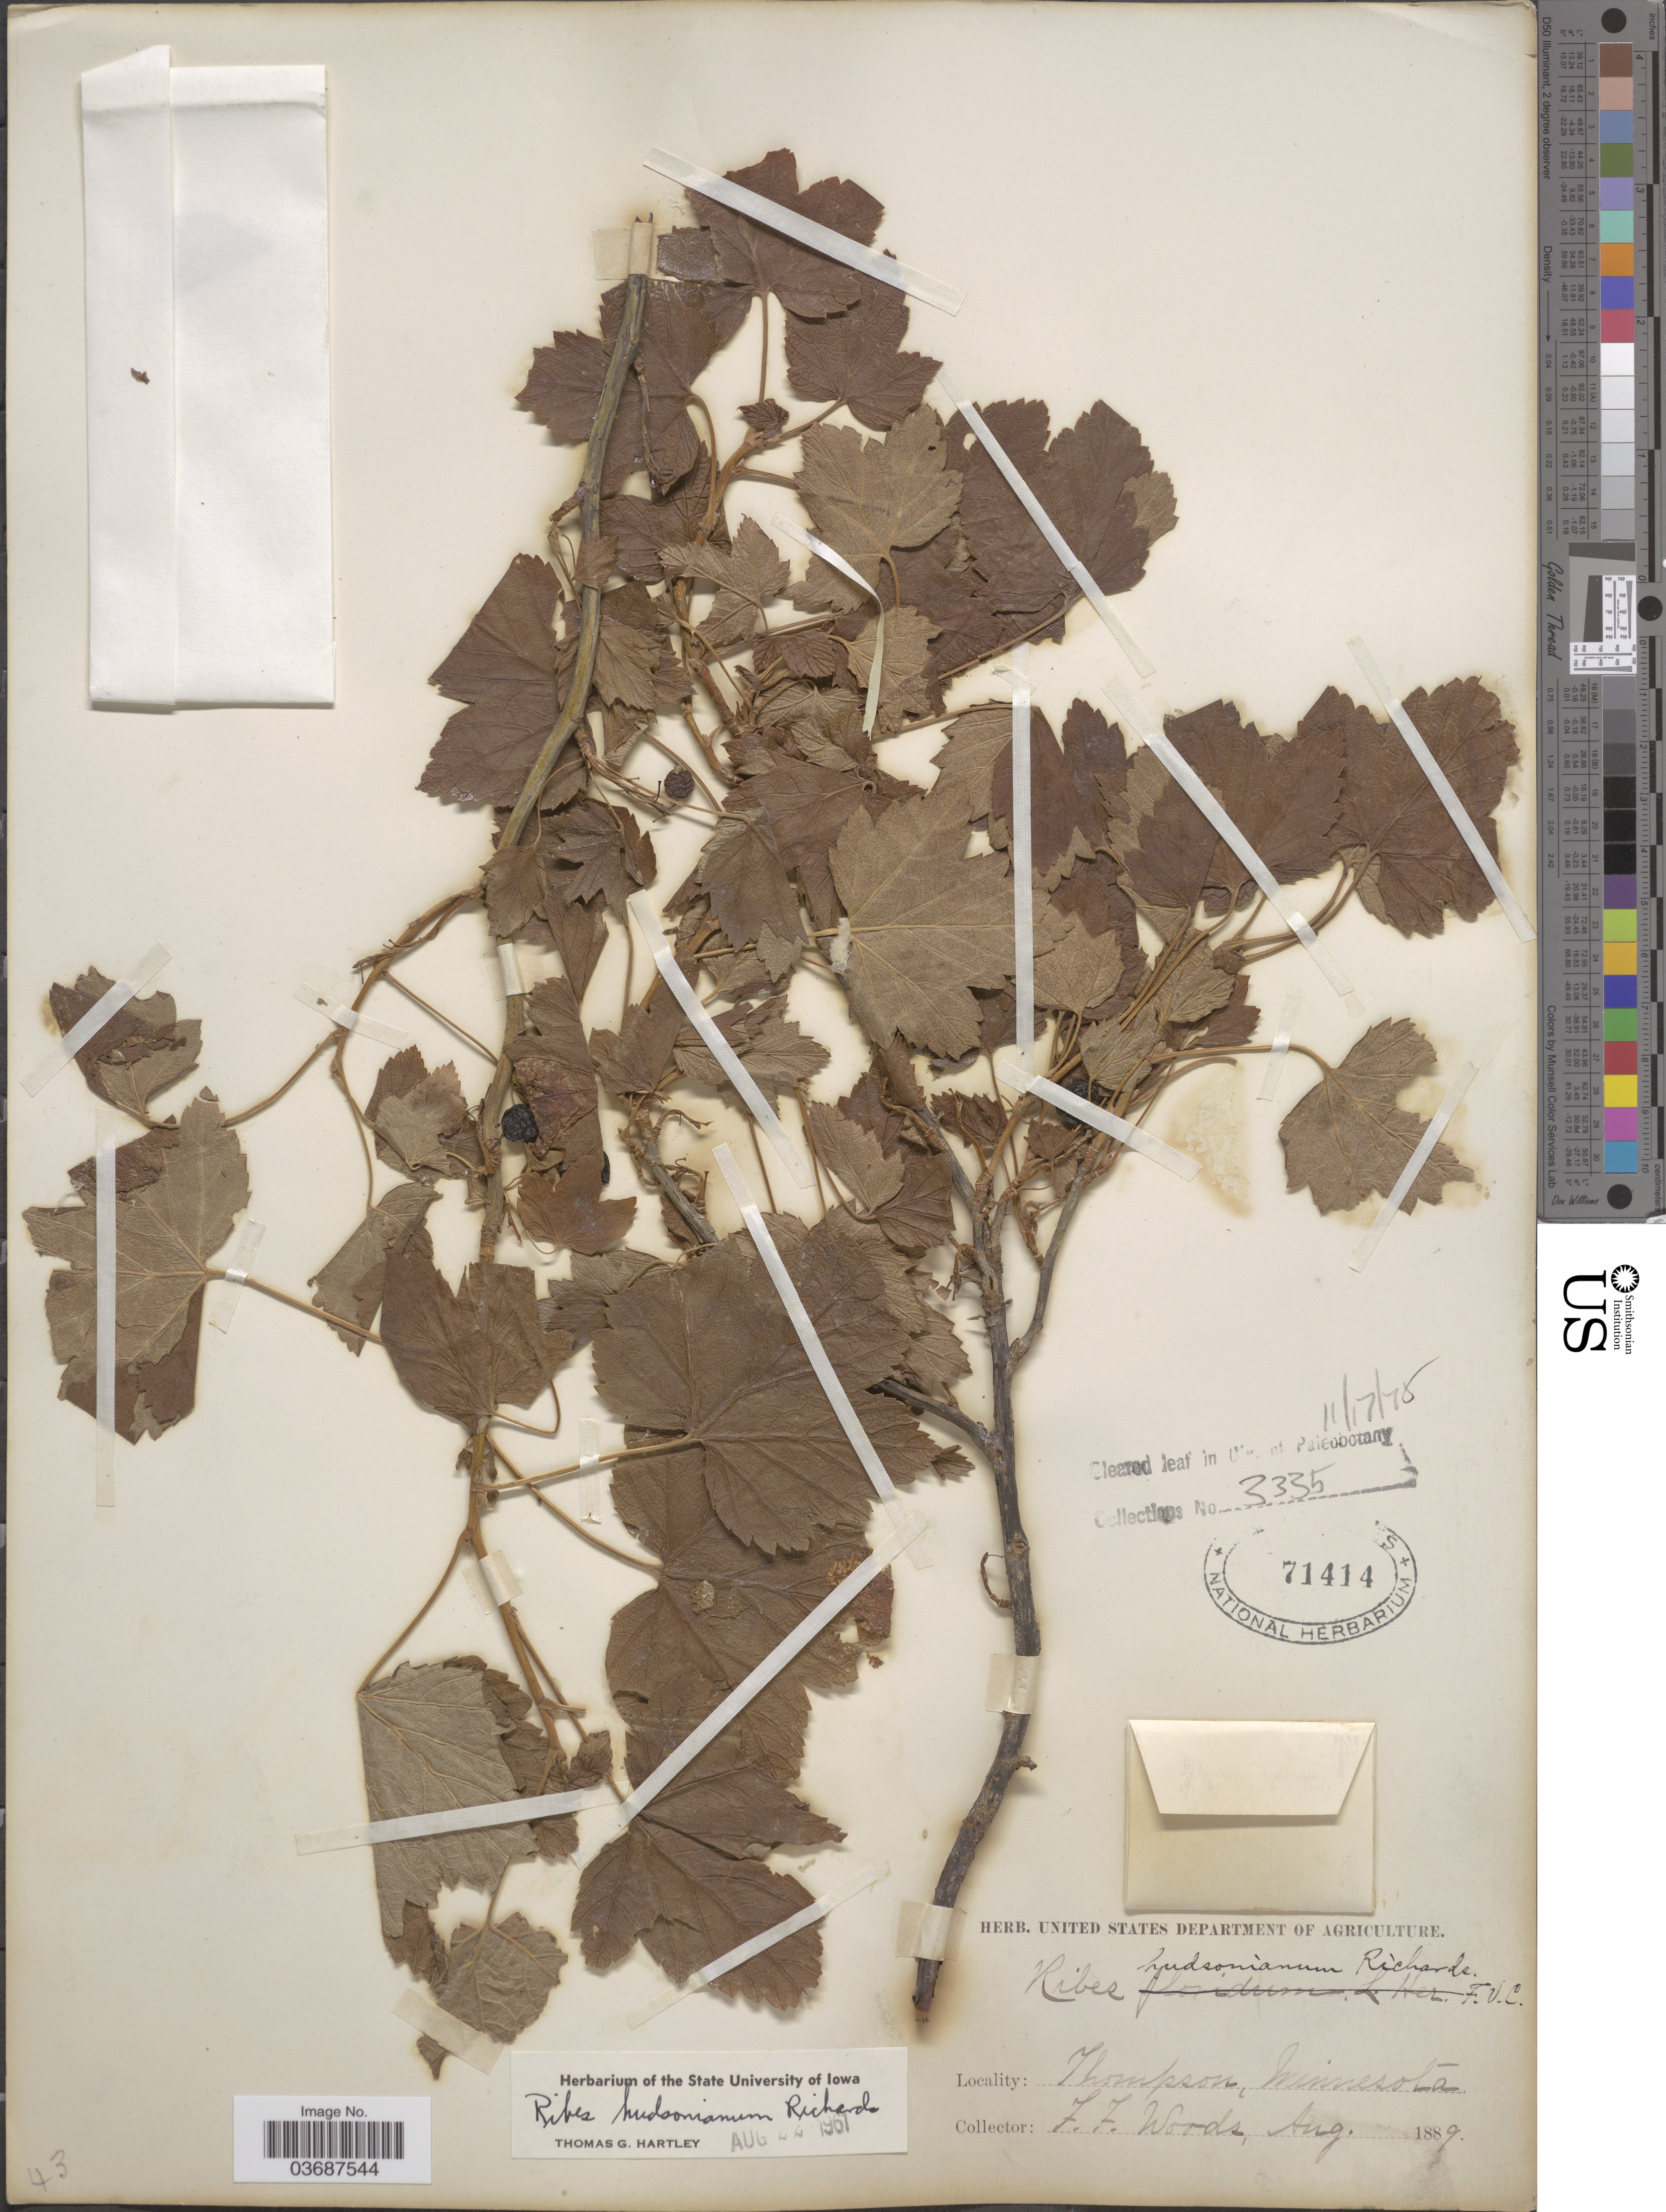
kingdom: Plantae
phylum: Tracheophyta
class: Magnoliopsida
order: Saxifragales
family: Grossulariaceae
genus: Ribes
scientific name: Ribes hudsonianum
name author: Richardson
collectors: F. Woods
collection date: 1889-08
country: United States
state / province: Minnesota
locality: Thompson.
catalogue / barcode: US 71414